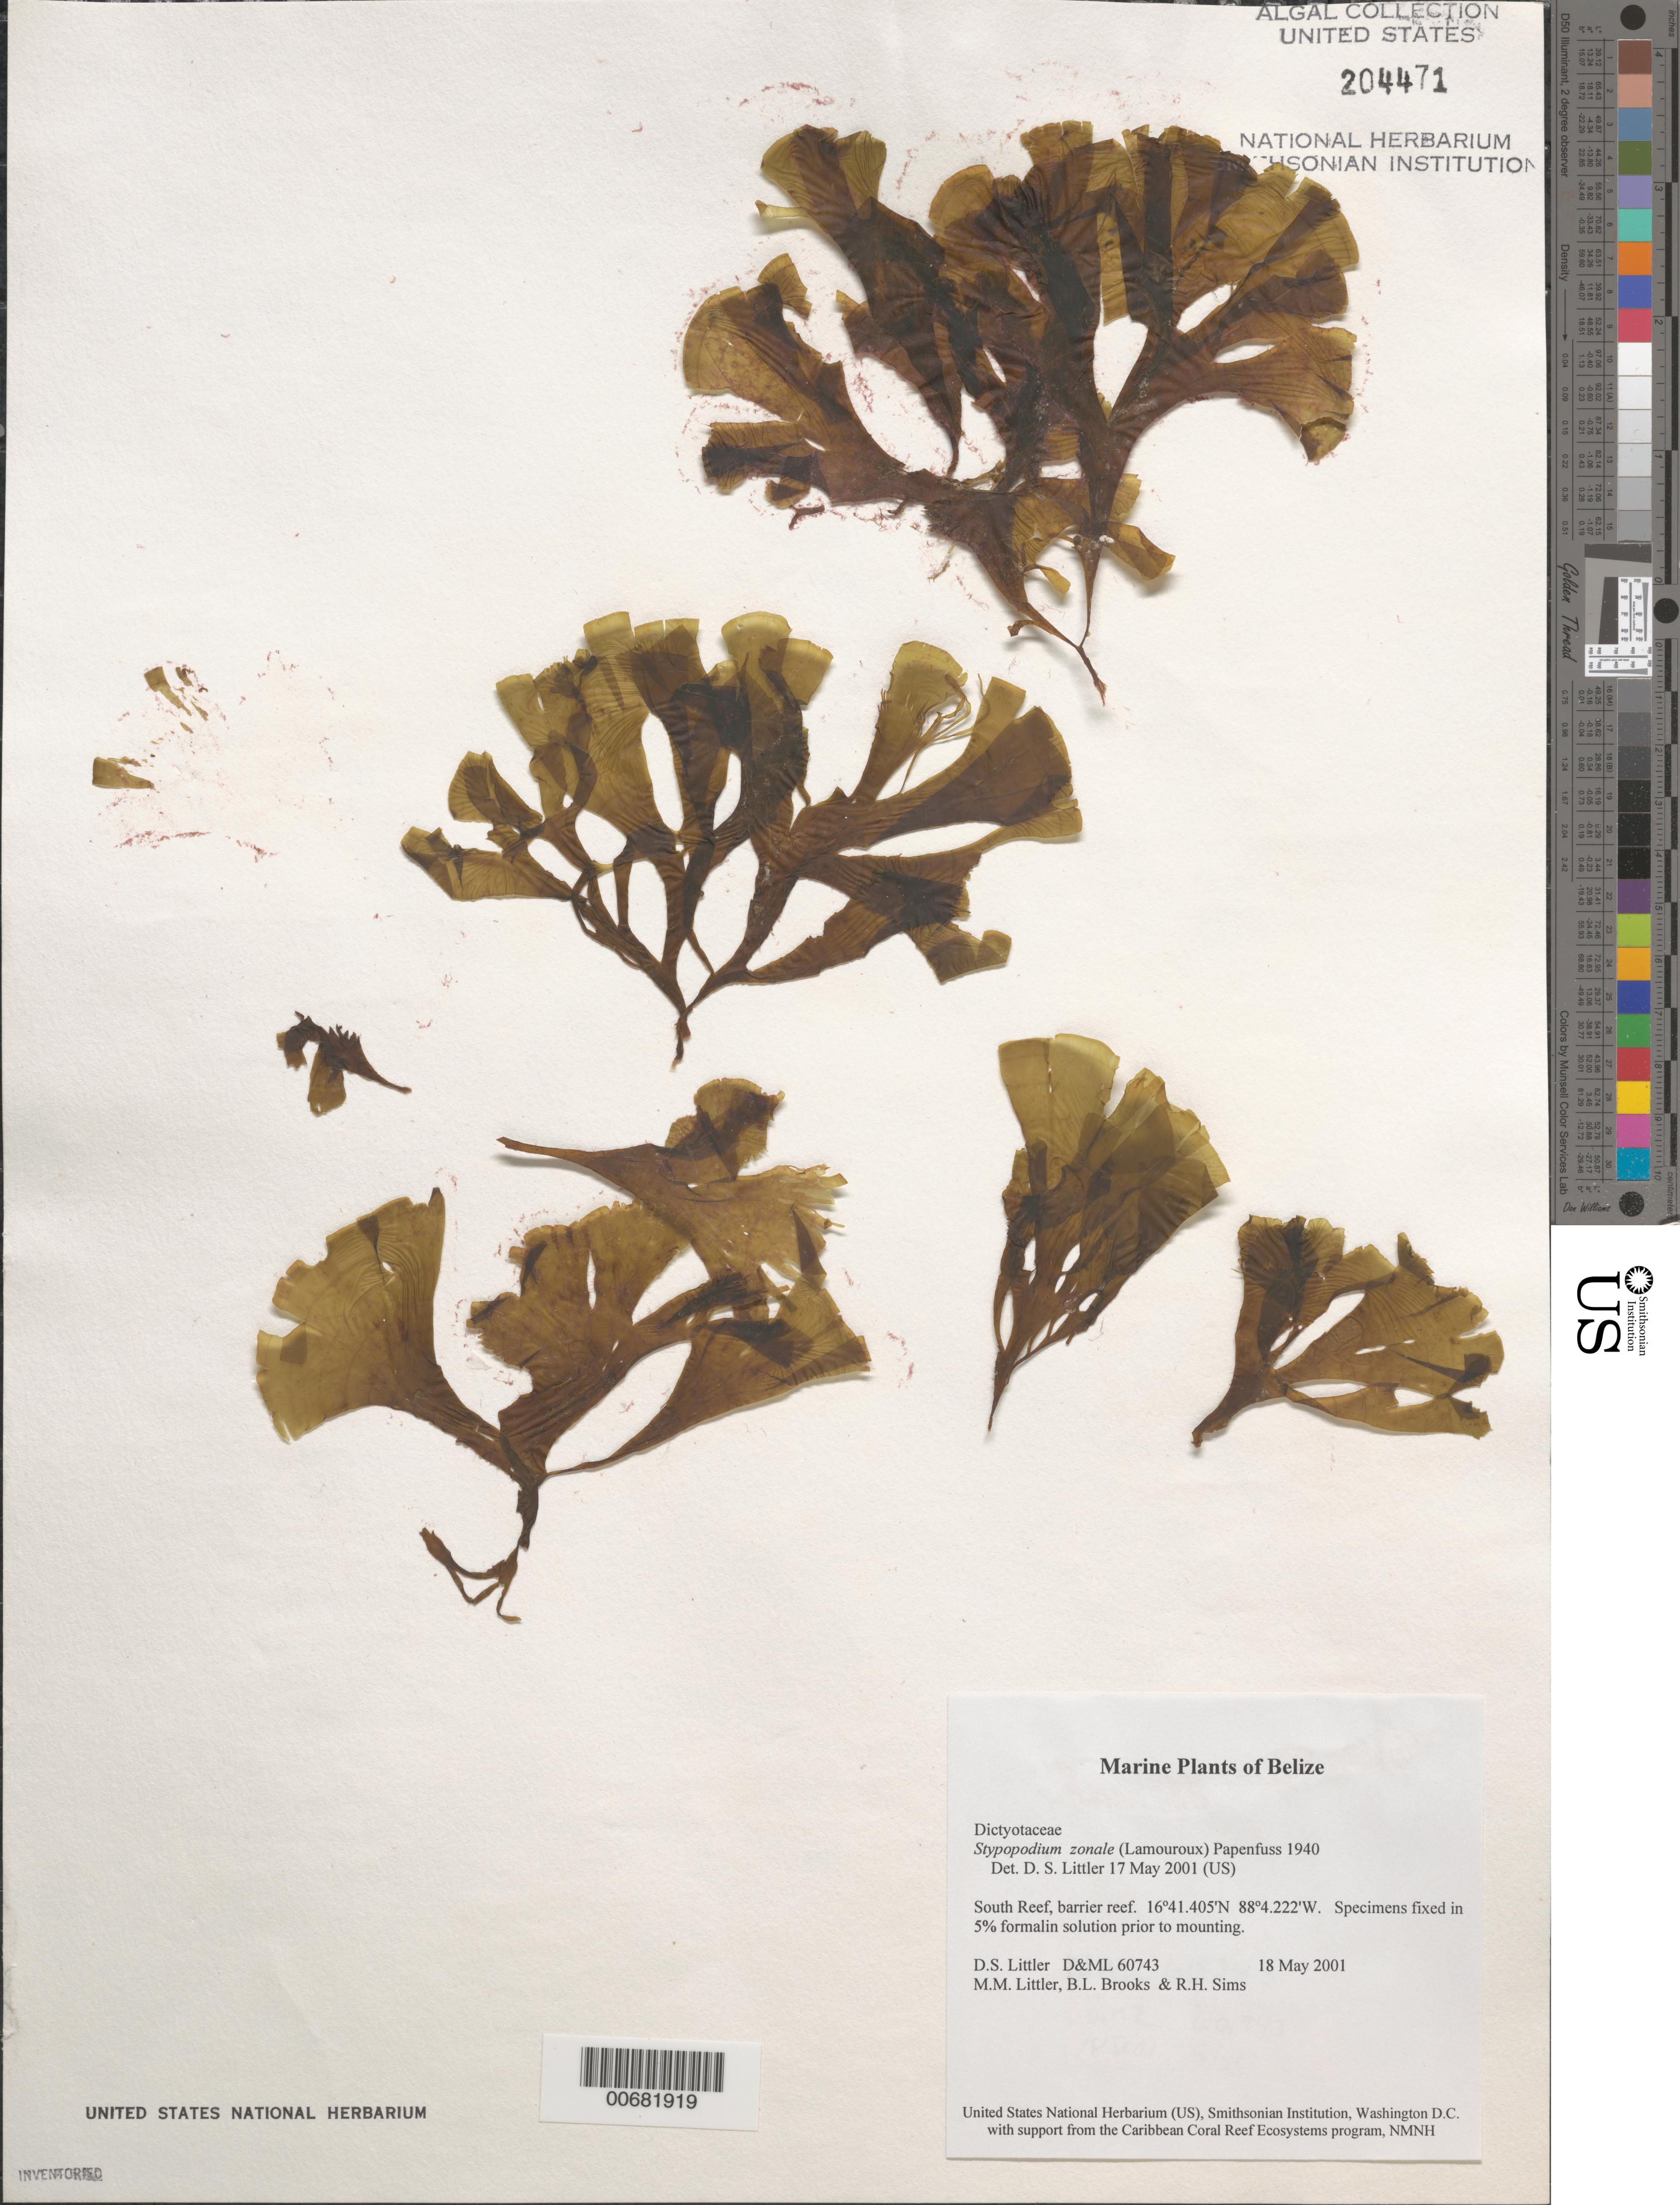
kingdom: Chromista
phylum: Ochrophyta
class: Phaeophyceae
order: Dictyotales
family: Dictyotaceae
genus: Stypopodium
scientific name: Stypopodium zonale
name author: (J.V.Lamouroux) Papenf.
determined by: Littler, D. S.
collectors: D. S. Littler, M. M. Littler, B. Brooks & R. H. Sims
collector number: D&ML 60743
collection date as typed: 18 May 2001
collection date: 2001-05-18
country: Belize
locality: South Reef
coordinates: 16 41.405' N, 88 4.222' W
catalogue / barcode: US 204471